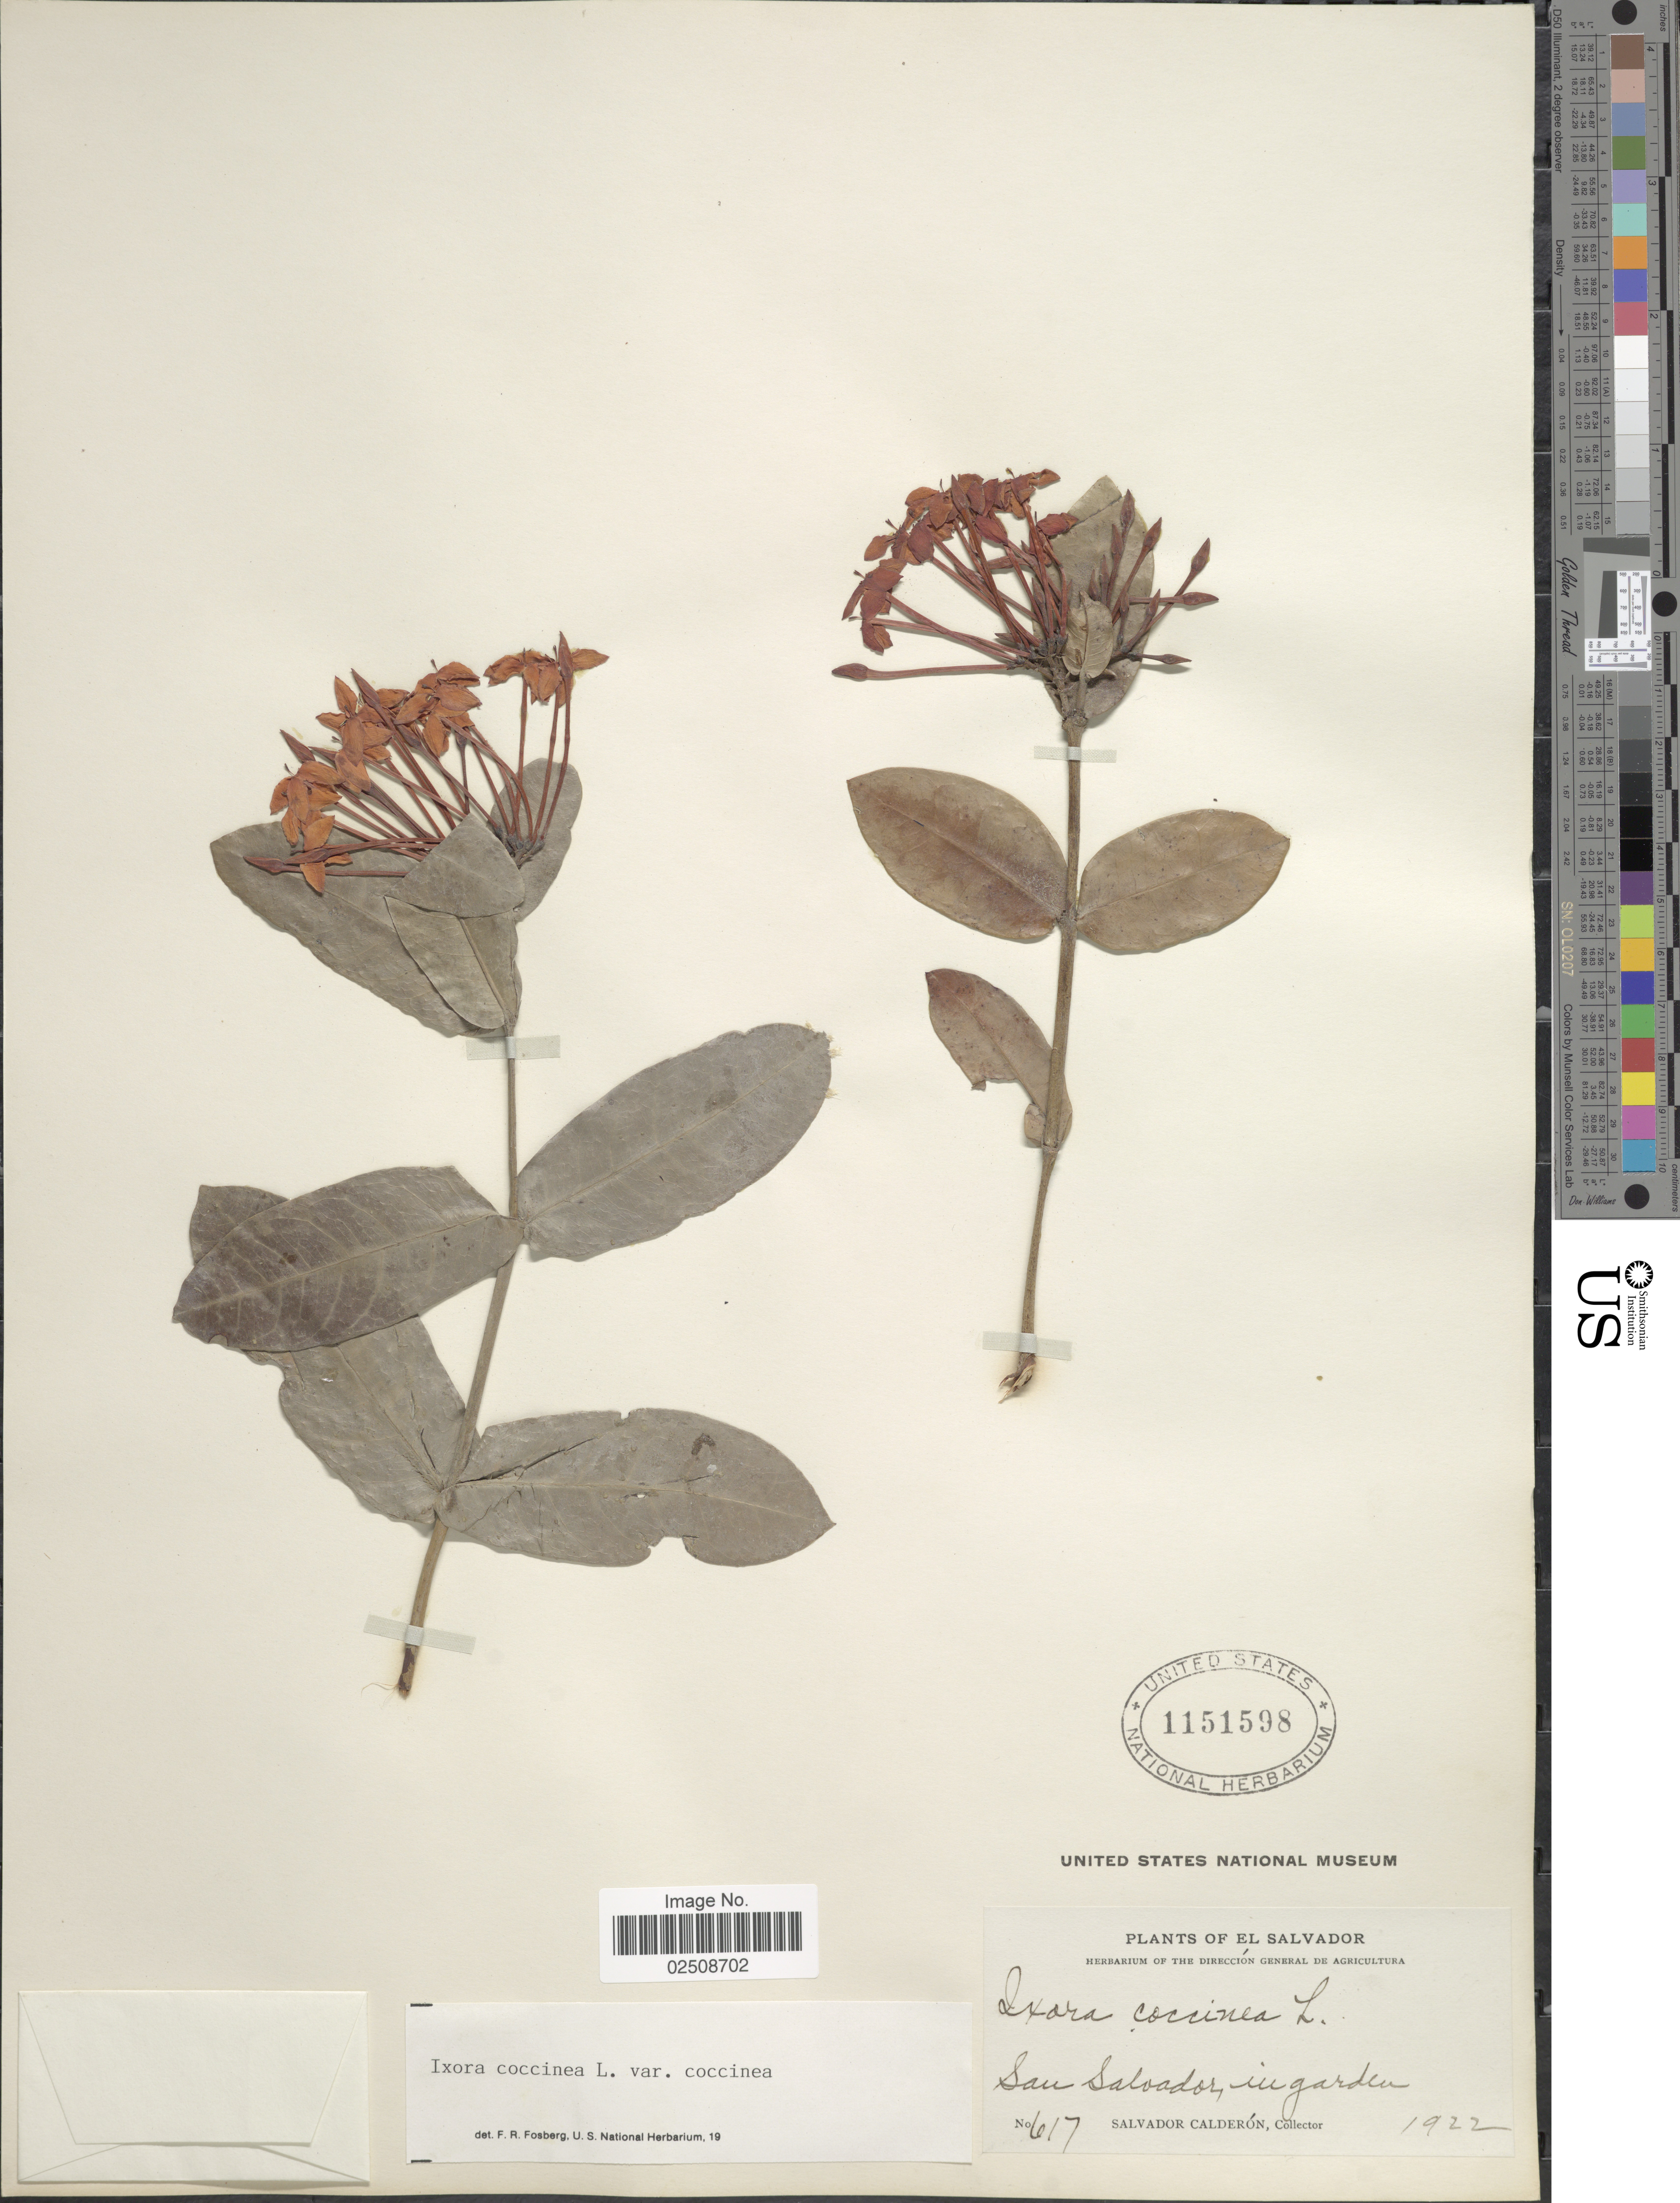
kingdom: Plantae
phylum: Tracheophyta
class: Magnoliopsida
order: Gentianales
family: Rubiaceae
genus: Ixora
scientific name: Ixora coccinea var. coccinea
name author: L.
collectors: S. Calderón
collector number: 617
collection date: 1922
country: El Salvador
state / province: San Salvador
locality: San Salvador, in garden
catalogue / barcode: US 1151598